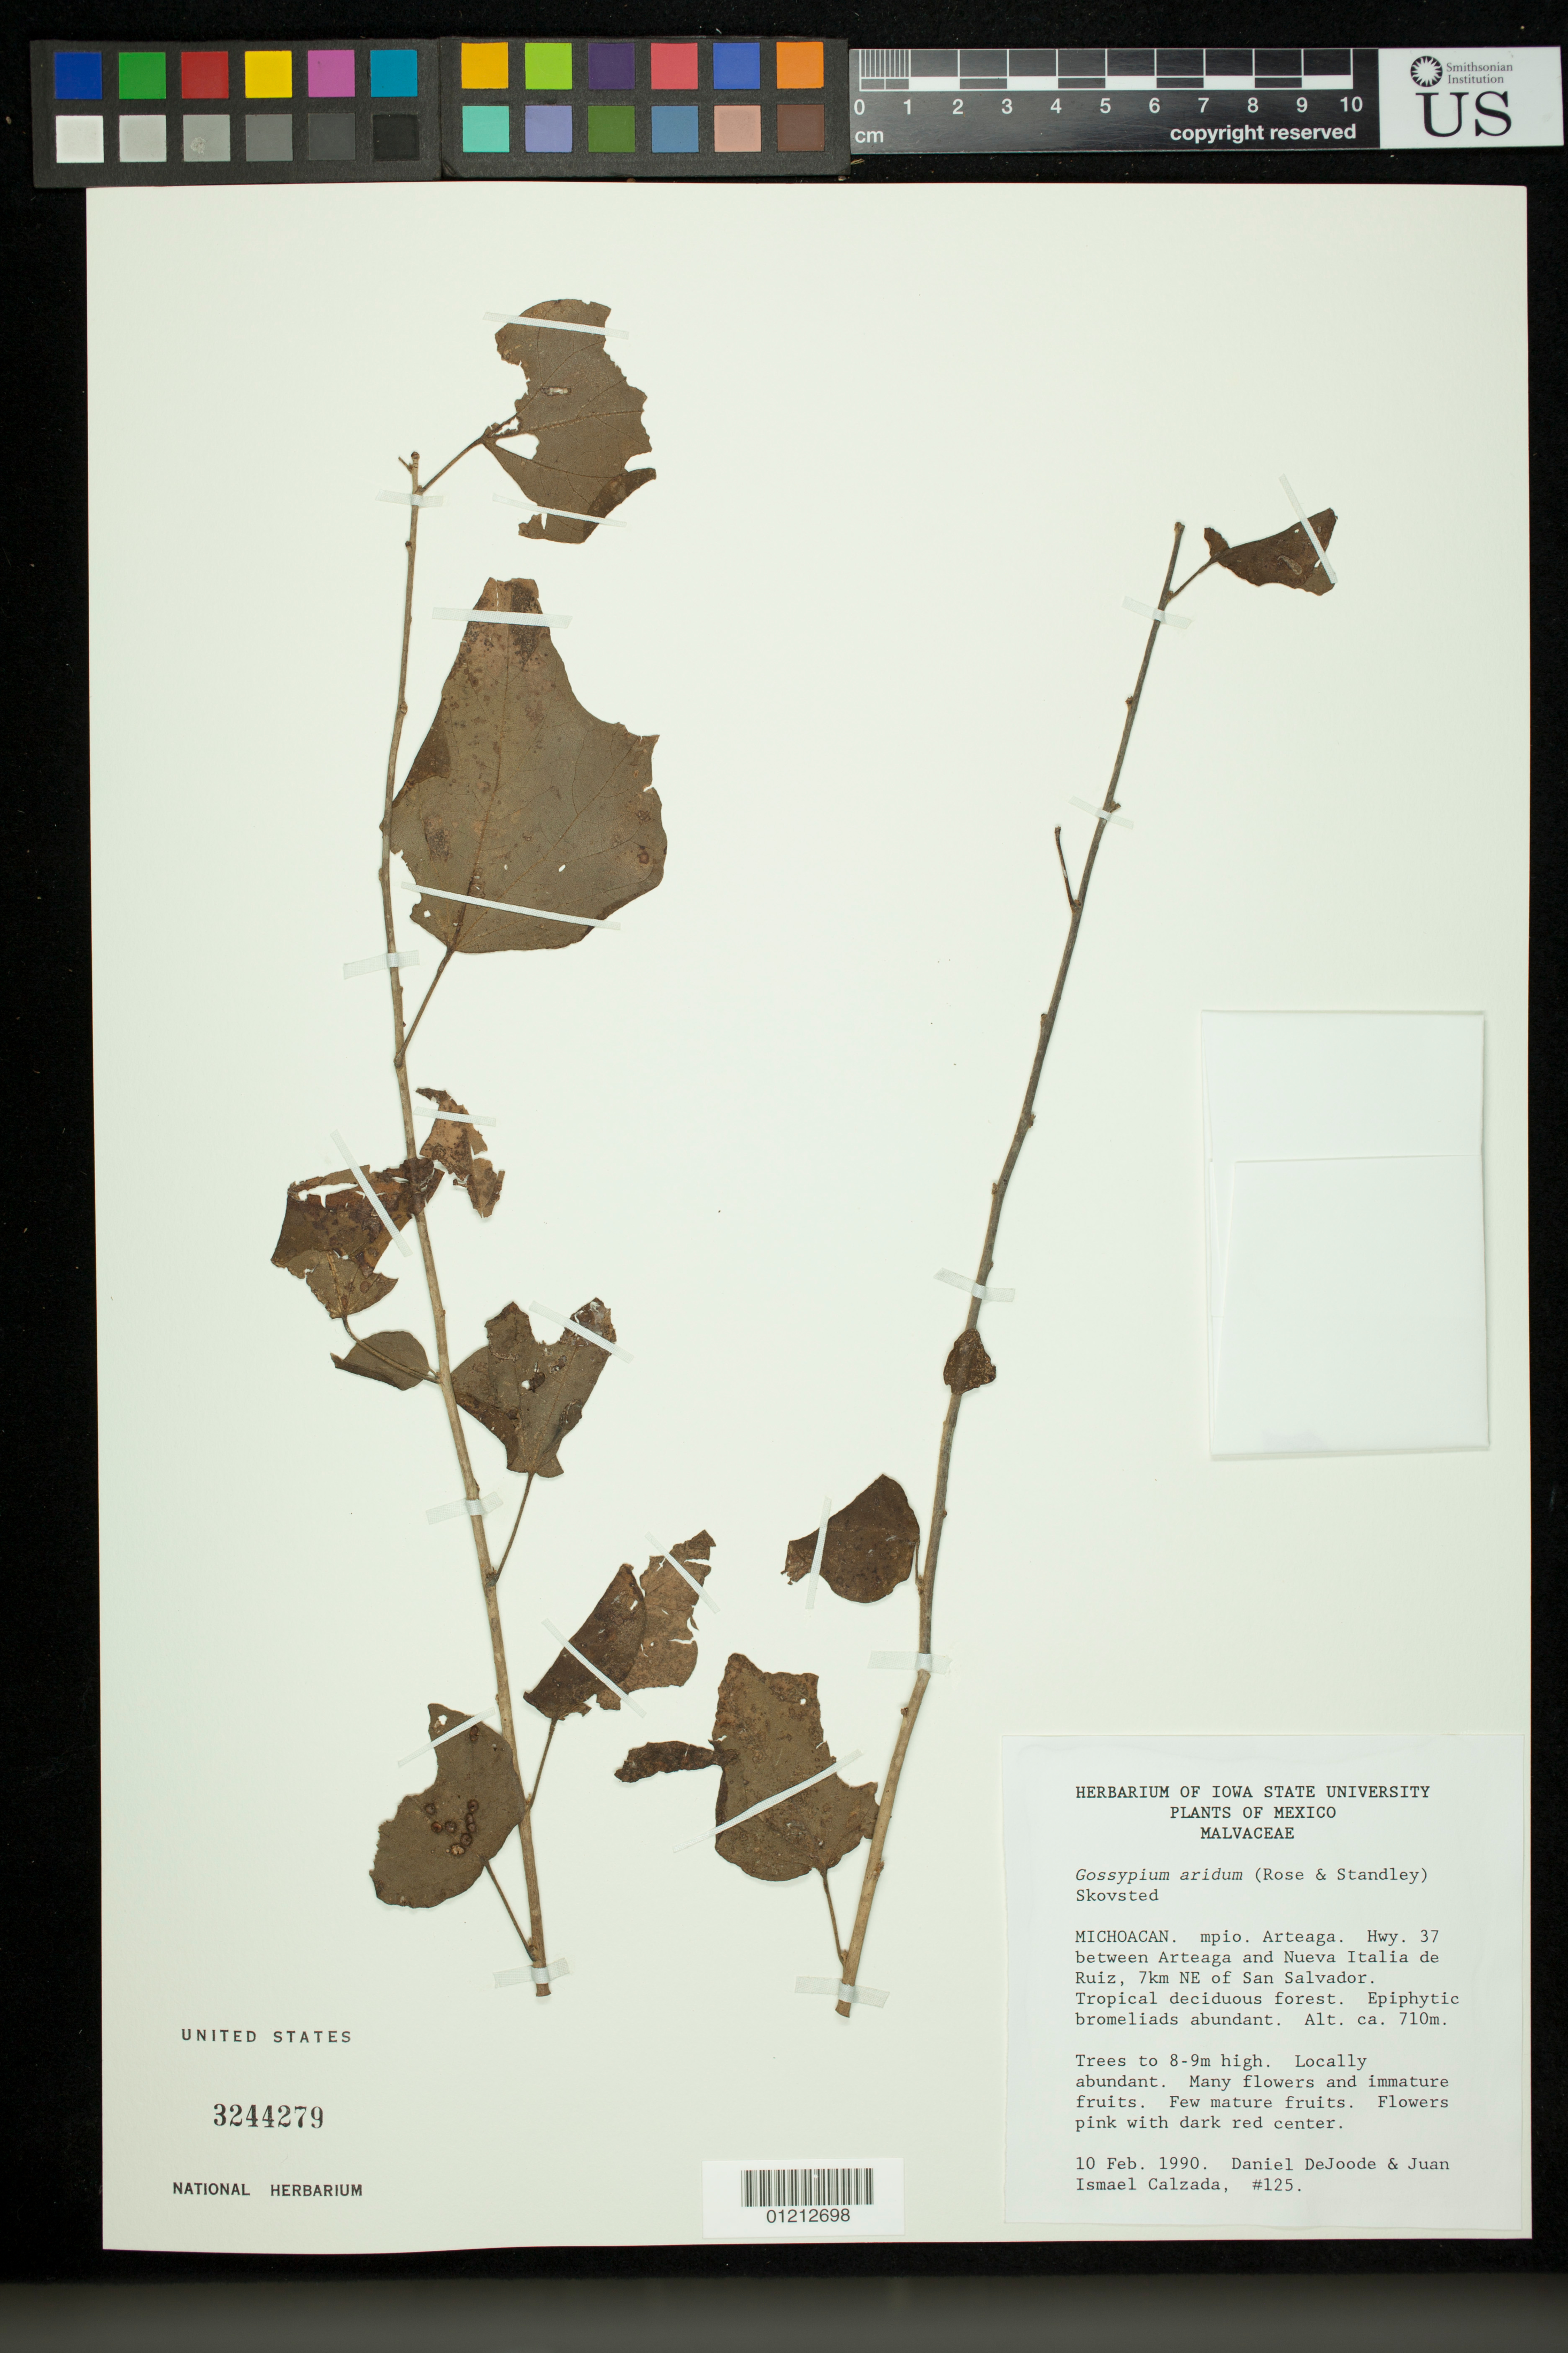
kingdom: Plantae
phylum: Tracheophyta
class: Magnoliopsida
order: Malvales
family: Malvaceae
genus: Gossypium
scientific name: Gossypium aridum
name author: (Rose & Standl.) Skovsted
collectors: D. DeJoode & J. I. Calzada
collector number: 125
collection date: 1990-02-10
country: Mexico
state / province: Michoacán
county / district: Arteaga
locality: Hwy. 37 between Arteaga and Nueva Italia de Ruiz, 7 km NE of San Salvador.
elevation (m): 710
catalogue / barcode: US 3244279